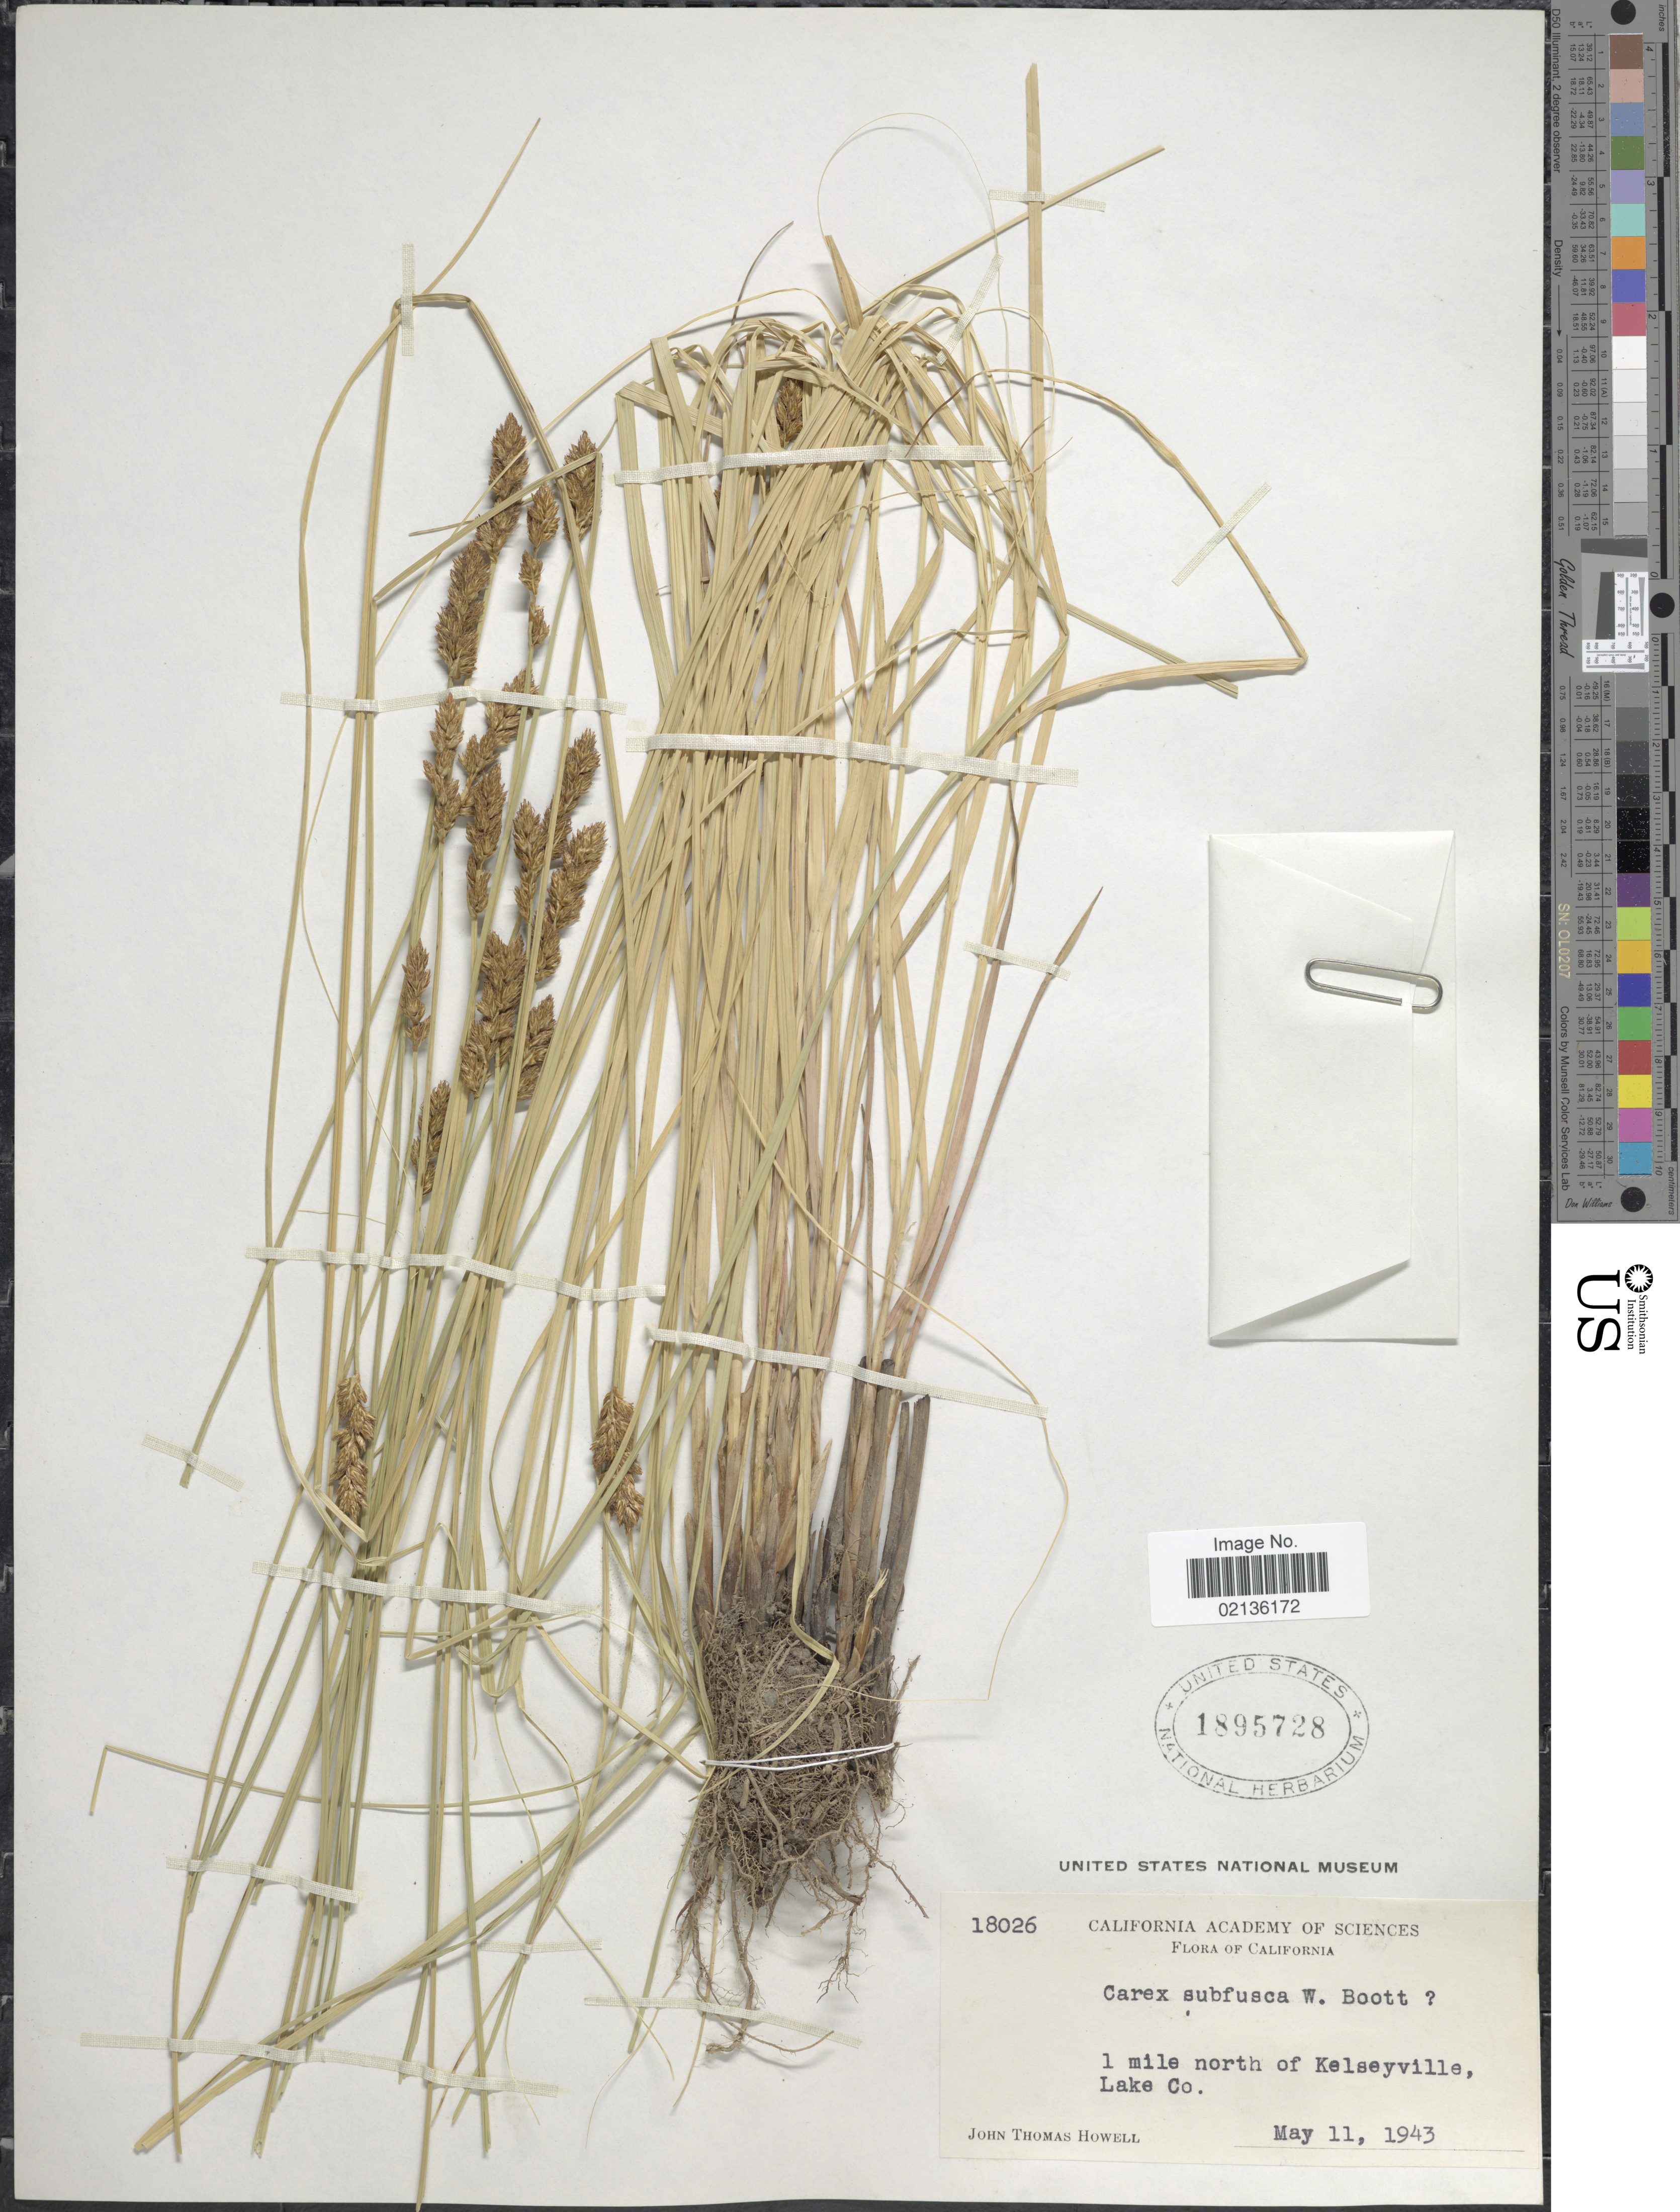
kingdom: Plantae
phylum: Tracheophyta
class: Liliopsida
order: Poales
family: Cyperaceae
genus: Carex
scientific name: Carex subfusca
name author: W. Boott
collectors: J. T. Howell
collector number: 18026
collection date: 1943-05-11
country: United States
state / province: California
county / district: Lake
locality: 1 mile north of Kelseyville, Lake Co.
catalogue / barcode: US 1895728